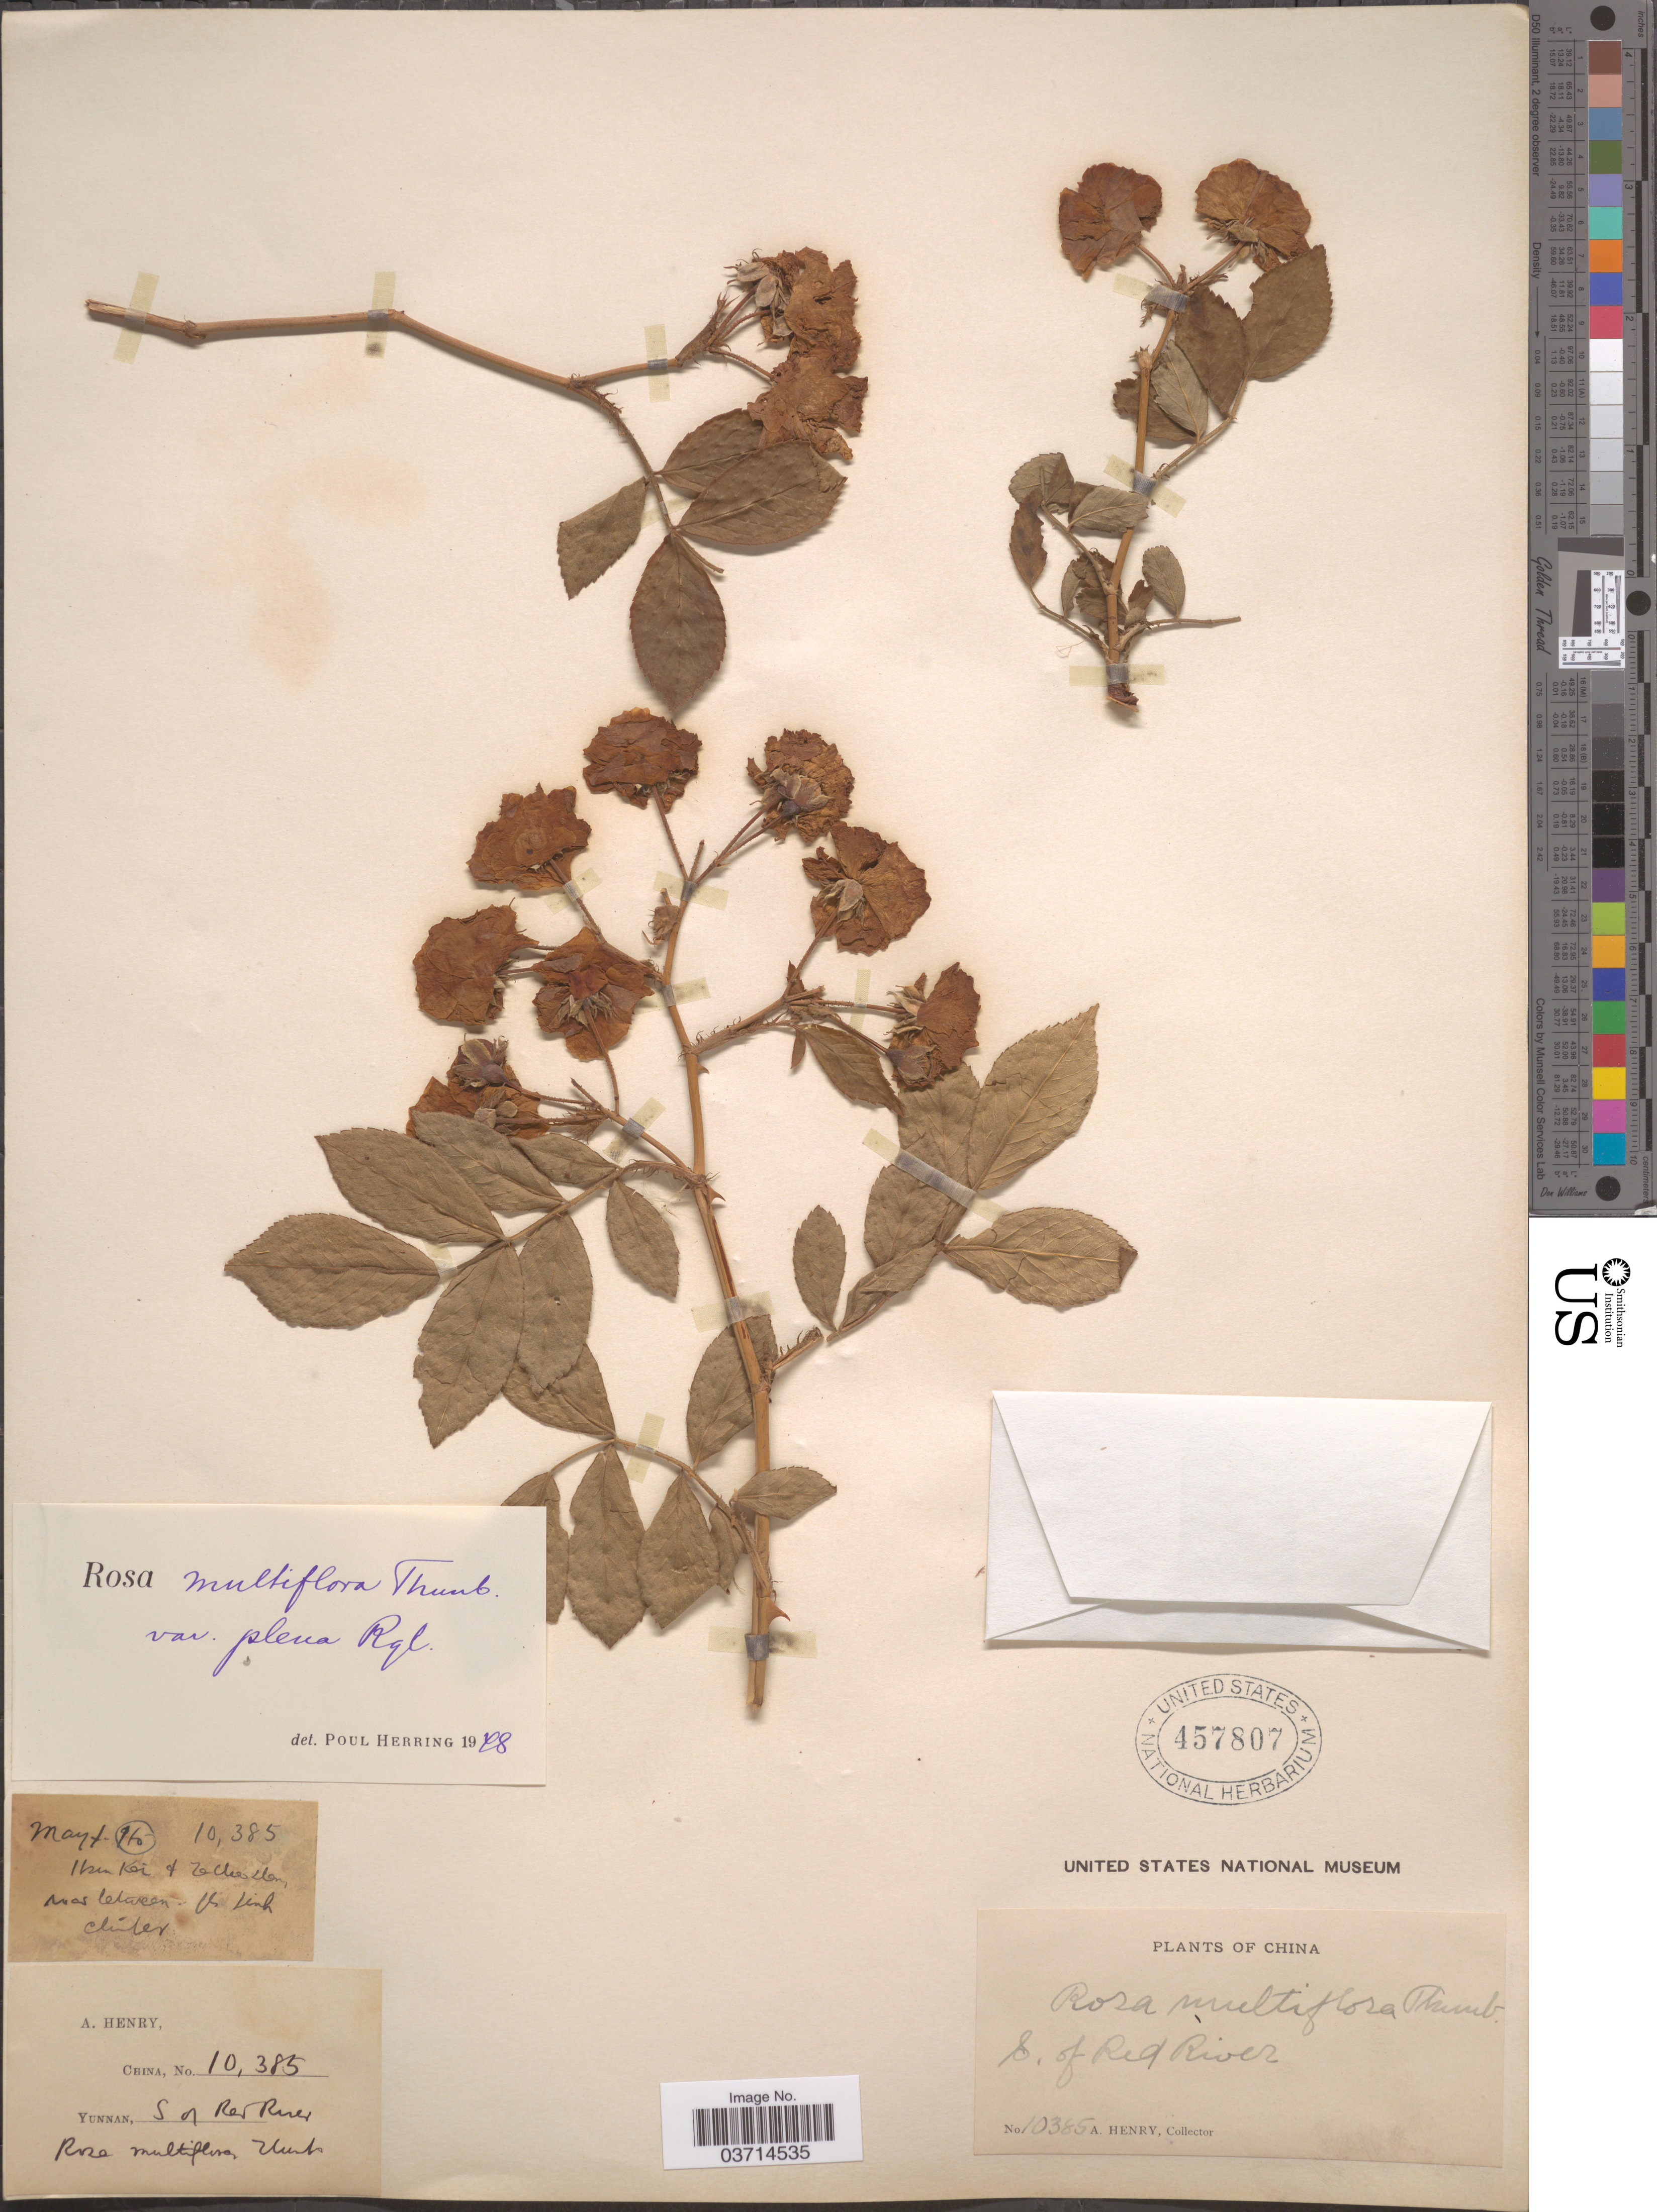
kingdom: Plantae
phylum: Tracheophyta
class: Magnoliopsida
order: Rosales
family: Rosaceae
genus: Rosa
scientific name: Rosa multiflora var. plena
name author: Regel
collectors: A. Henry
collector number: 10385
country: China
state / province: Yunnan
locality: S. of Red River. Ho.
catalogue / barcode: US 457807